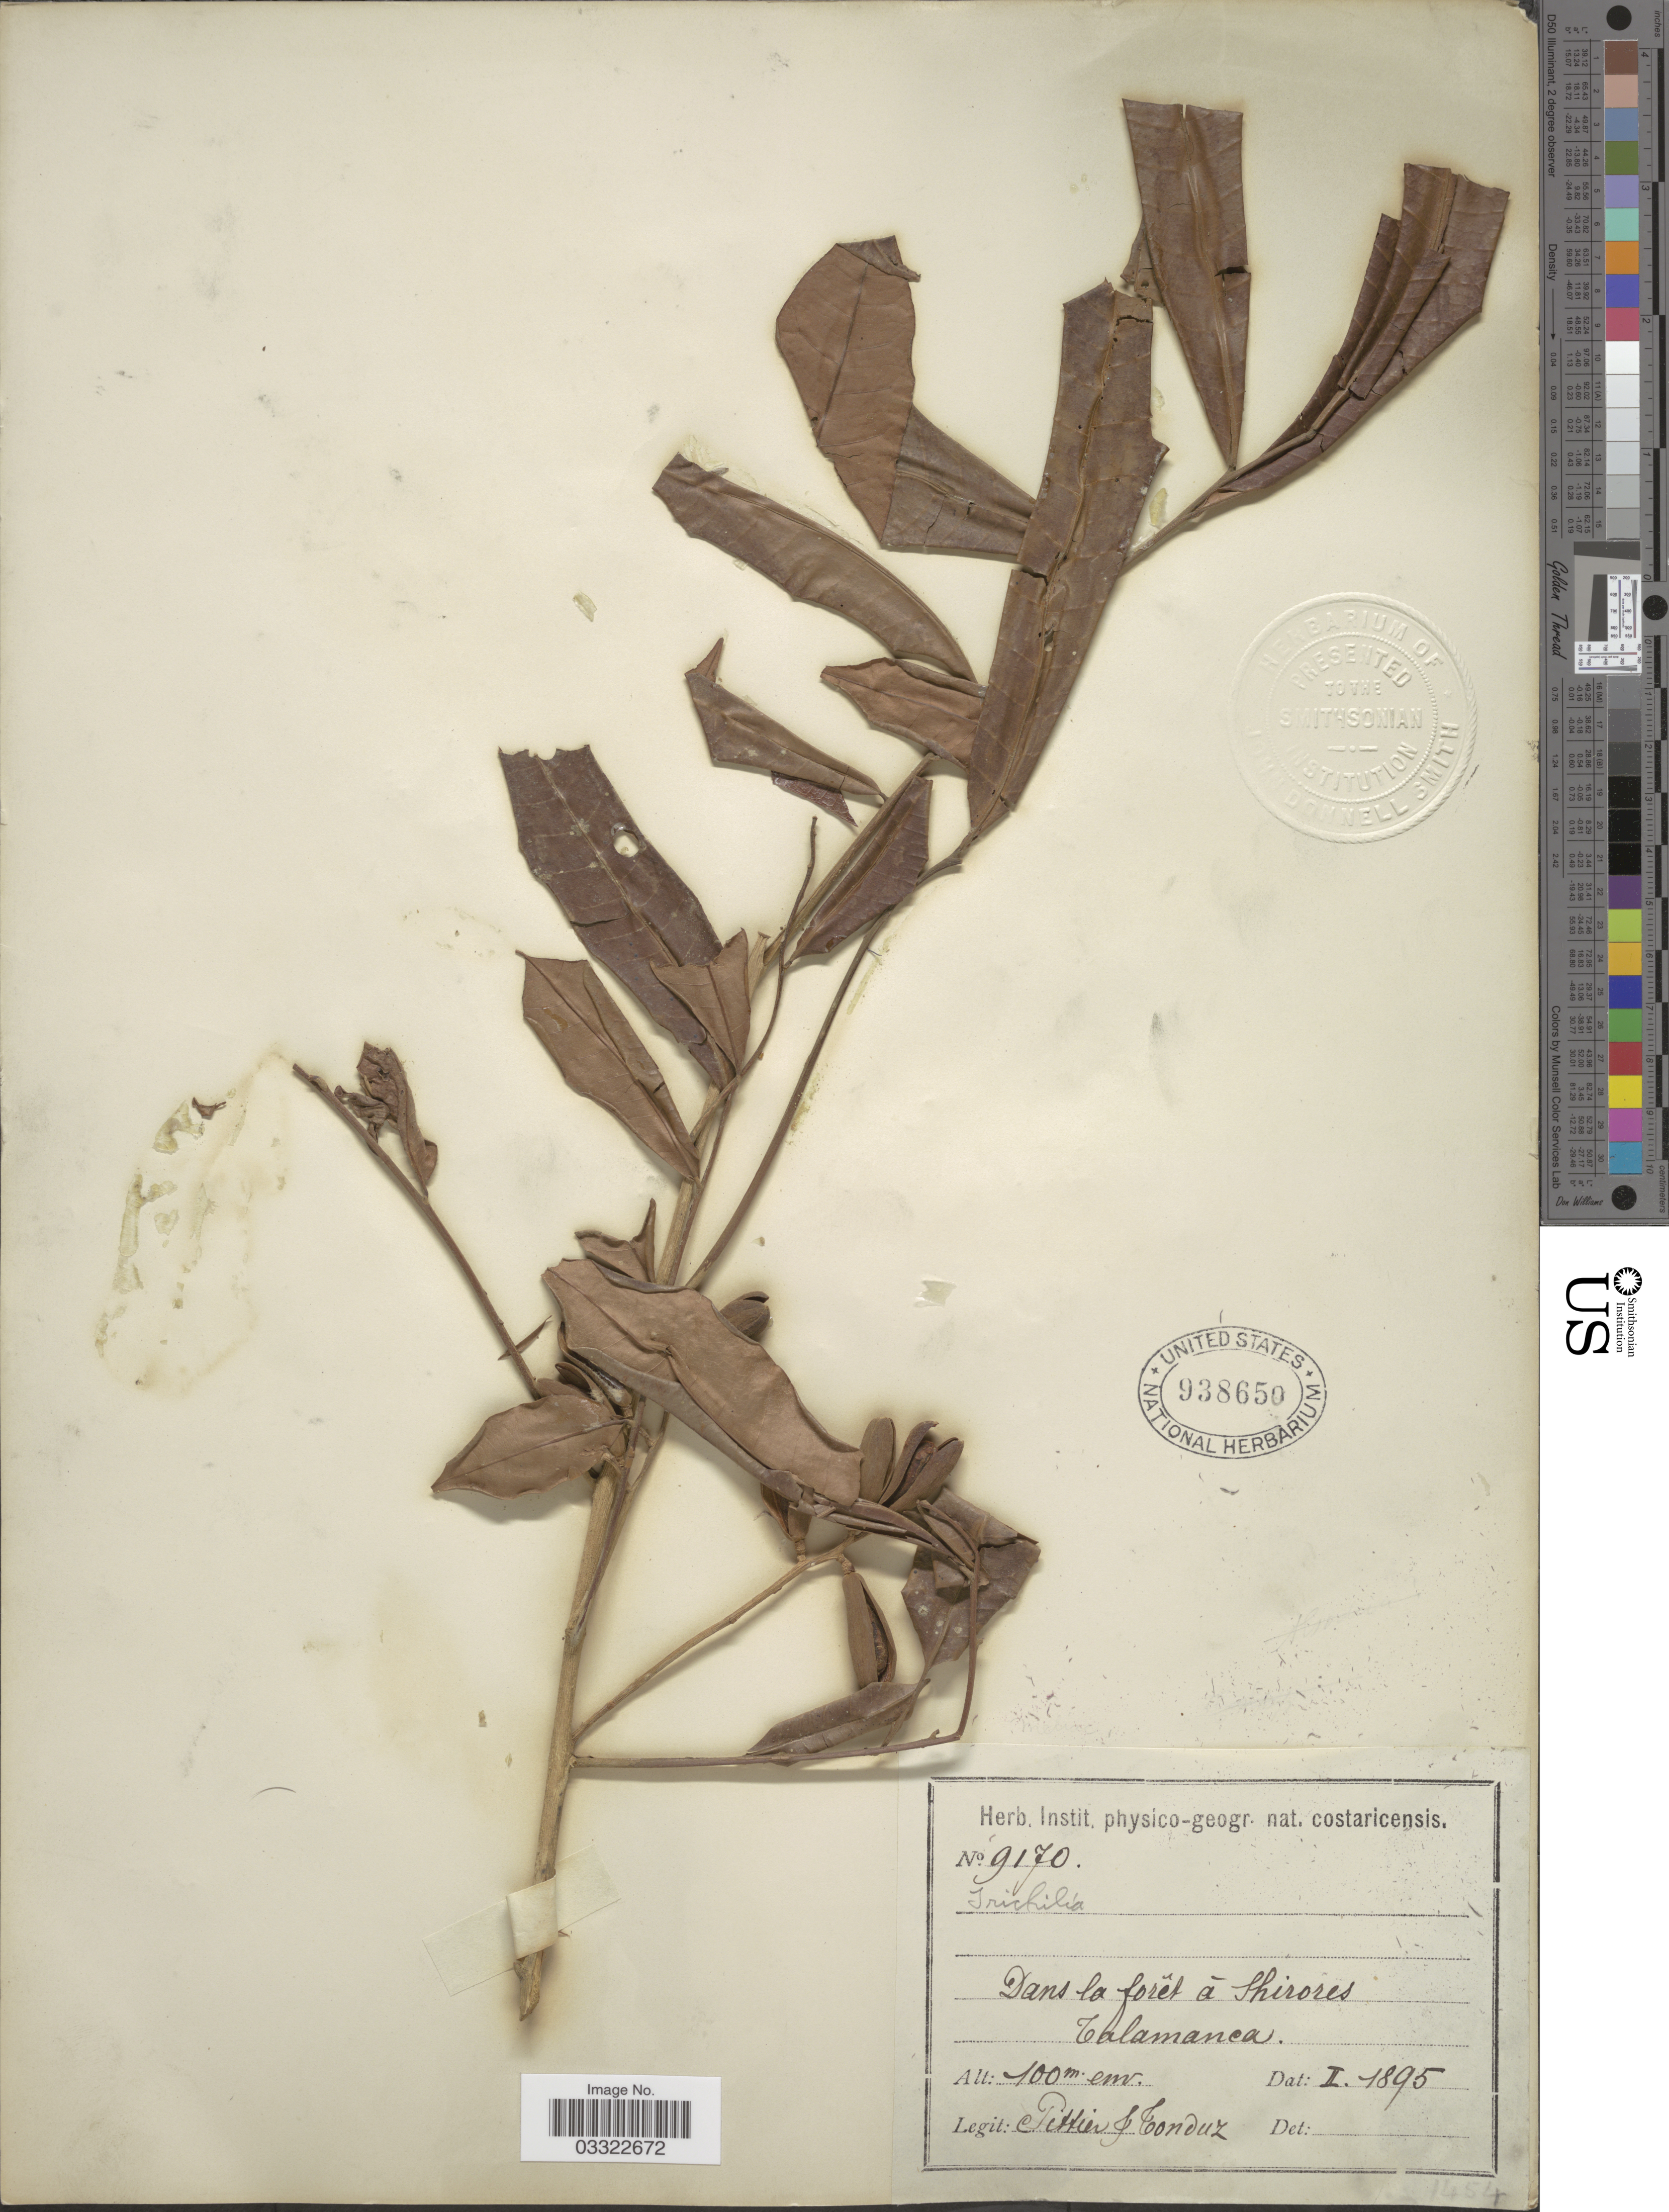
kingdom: Plantae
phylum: Tracheophyta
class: Magnoliopsida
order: Sapindales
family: Meliaceae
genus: Trichilia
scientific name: Trichilia tuberculata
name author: (Triana & Planch.) C. DC.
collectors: Pittier, -- & Tonduz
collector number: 9170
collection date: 1895-01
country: Costa Rica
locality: Dans la forêt á Shirores Calamanca.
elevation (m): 100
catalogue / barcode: US 938650